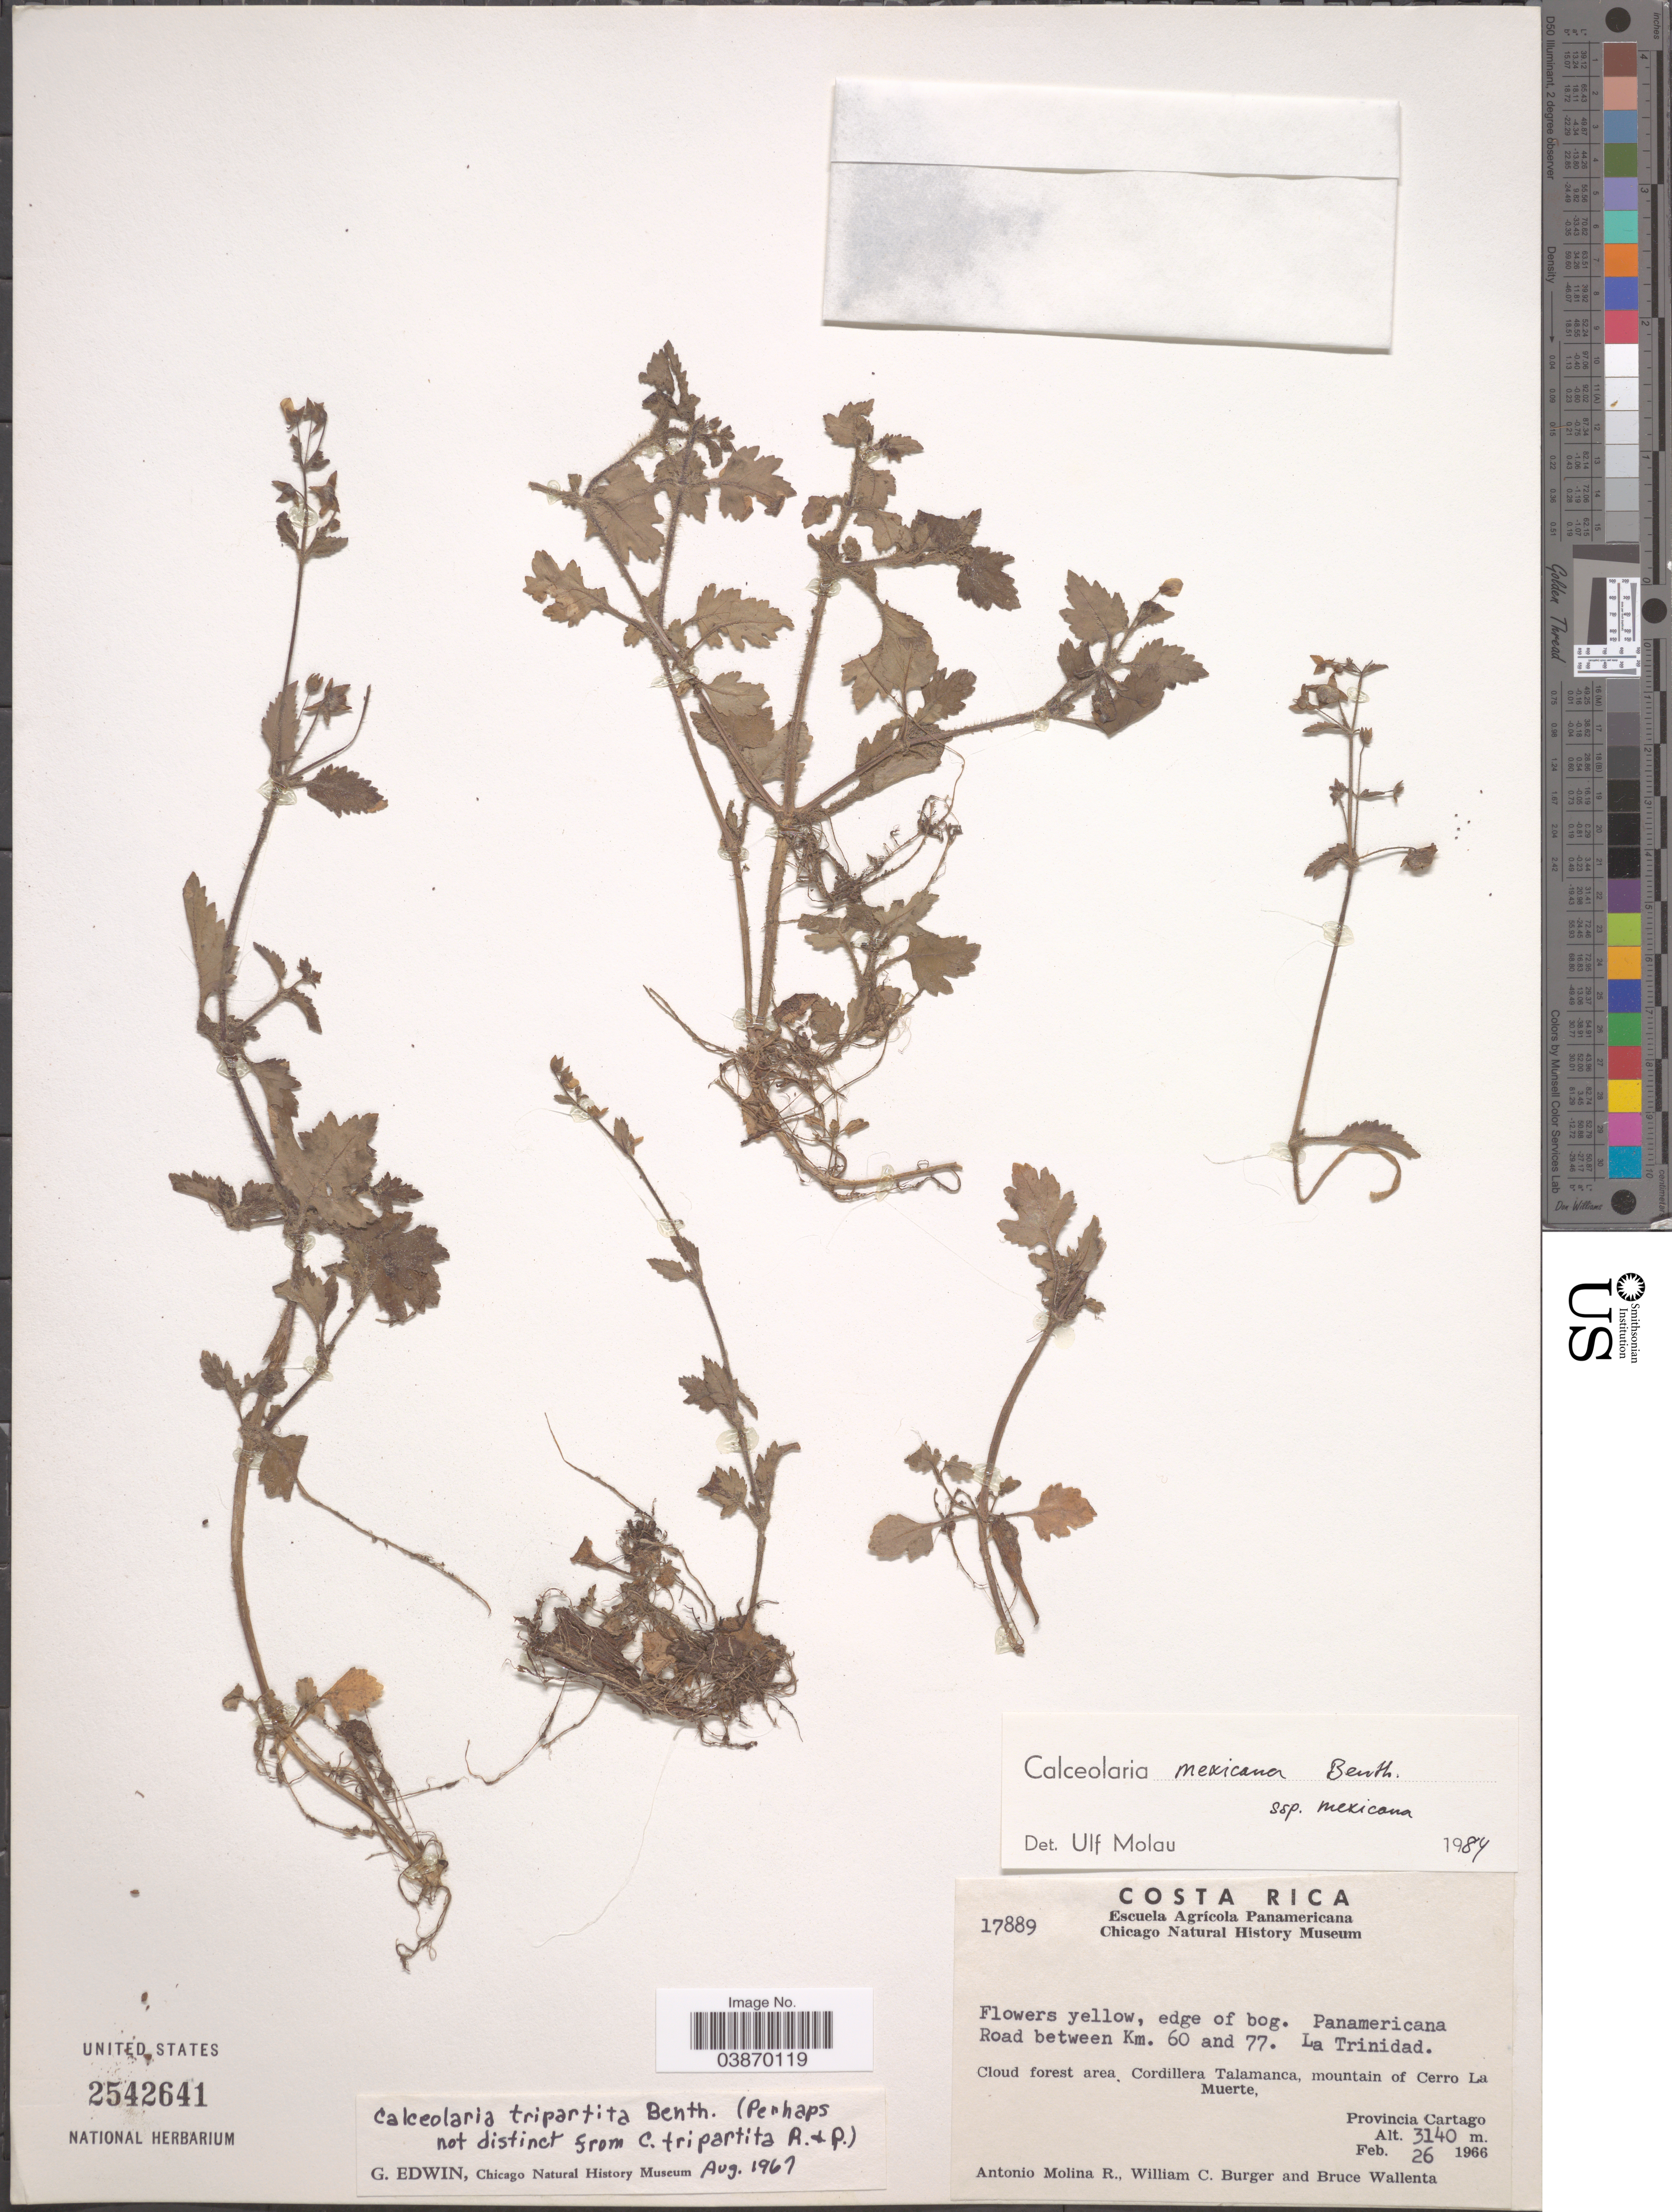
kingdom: Plantae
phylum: Tracheophyta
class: Magnoliopsida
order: Lamiales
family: Calceolariaceae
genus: Calceolaria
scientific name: Calceolaria mexicana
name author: Benth.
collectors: A. Molina R., W. Burger & B. Wallenta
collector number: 17889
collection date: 1966-02-26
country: Costa Rica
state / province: Cartago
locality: Panamericana Road betweek Km. 60 and 77. La Trinidad. Cloud forest area, Cordillera Talamanca, mountain of Cerro La Muerte.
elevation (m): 3140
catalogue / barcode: US 2542641